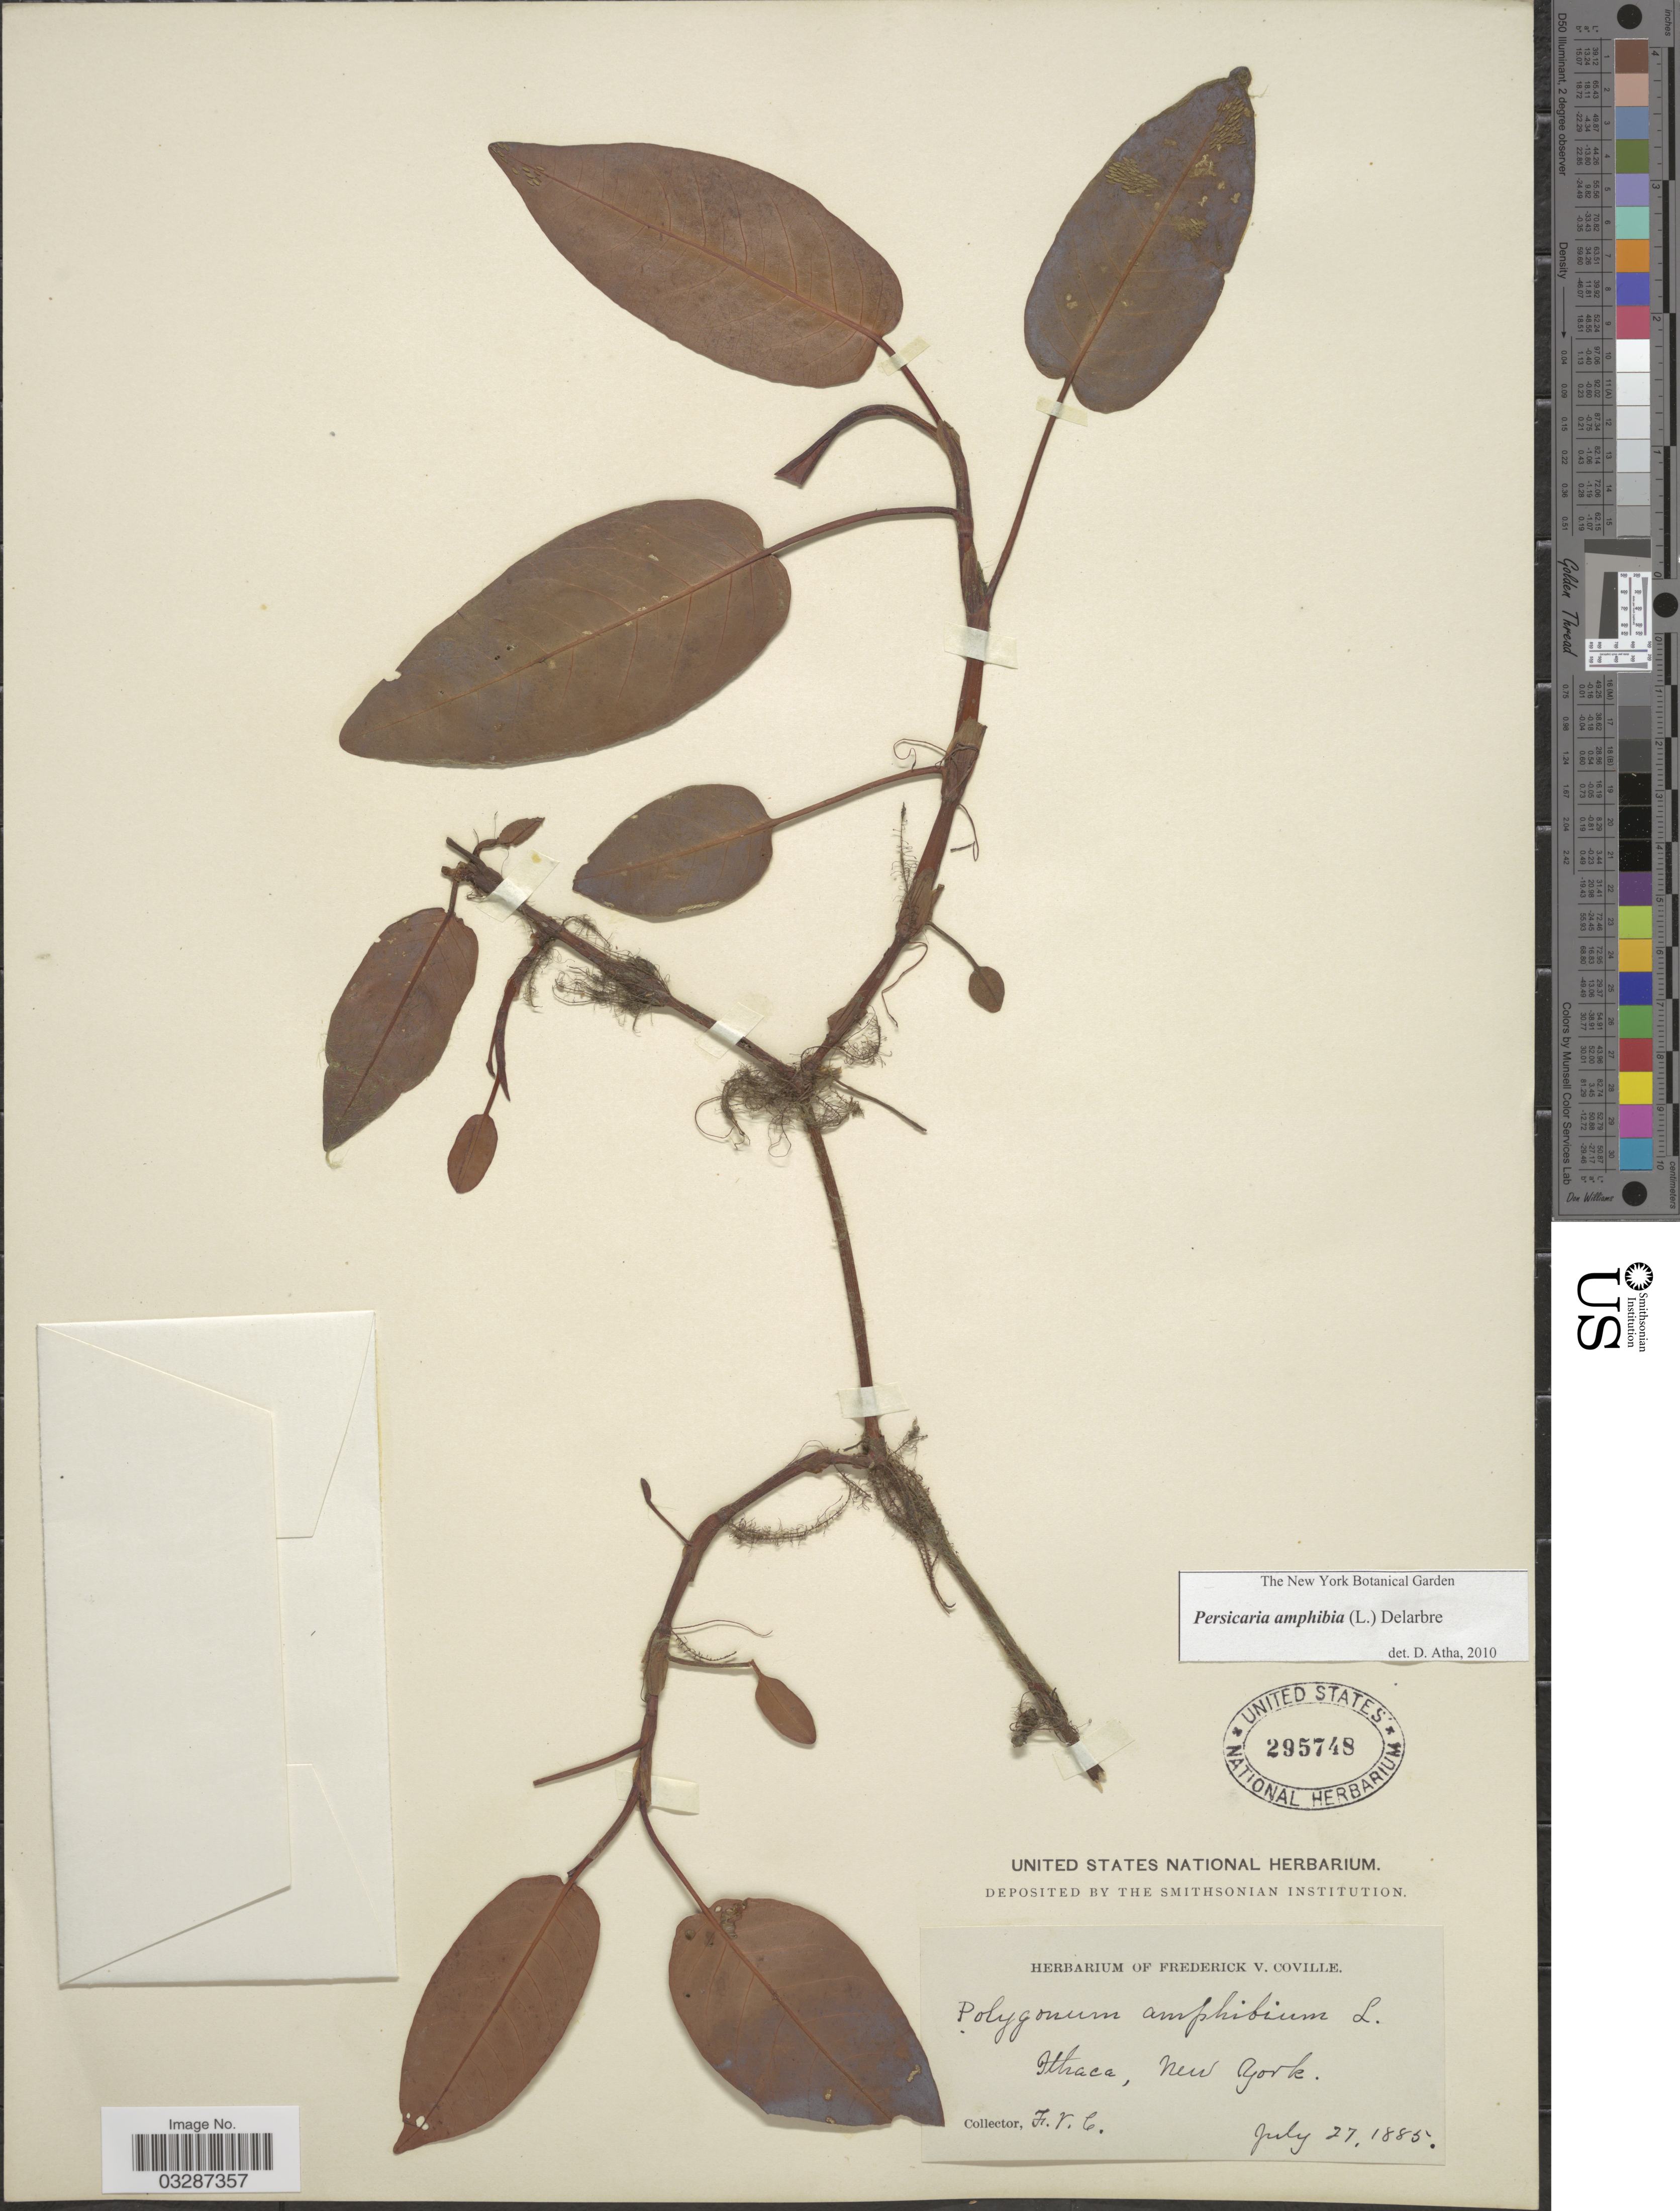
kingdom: Plantae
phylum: Tracheophyta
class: Magnoliopsida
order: Caryophyllales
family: Polygonaceae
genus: Persicaria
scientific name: Persicaria amphibia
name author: (L.) Delarbre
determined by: Atha, D. E.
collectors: F. V. Coville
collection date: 1885-07-27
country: United States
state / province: New York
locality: Ithaca.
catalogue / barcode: US 295748